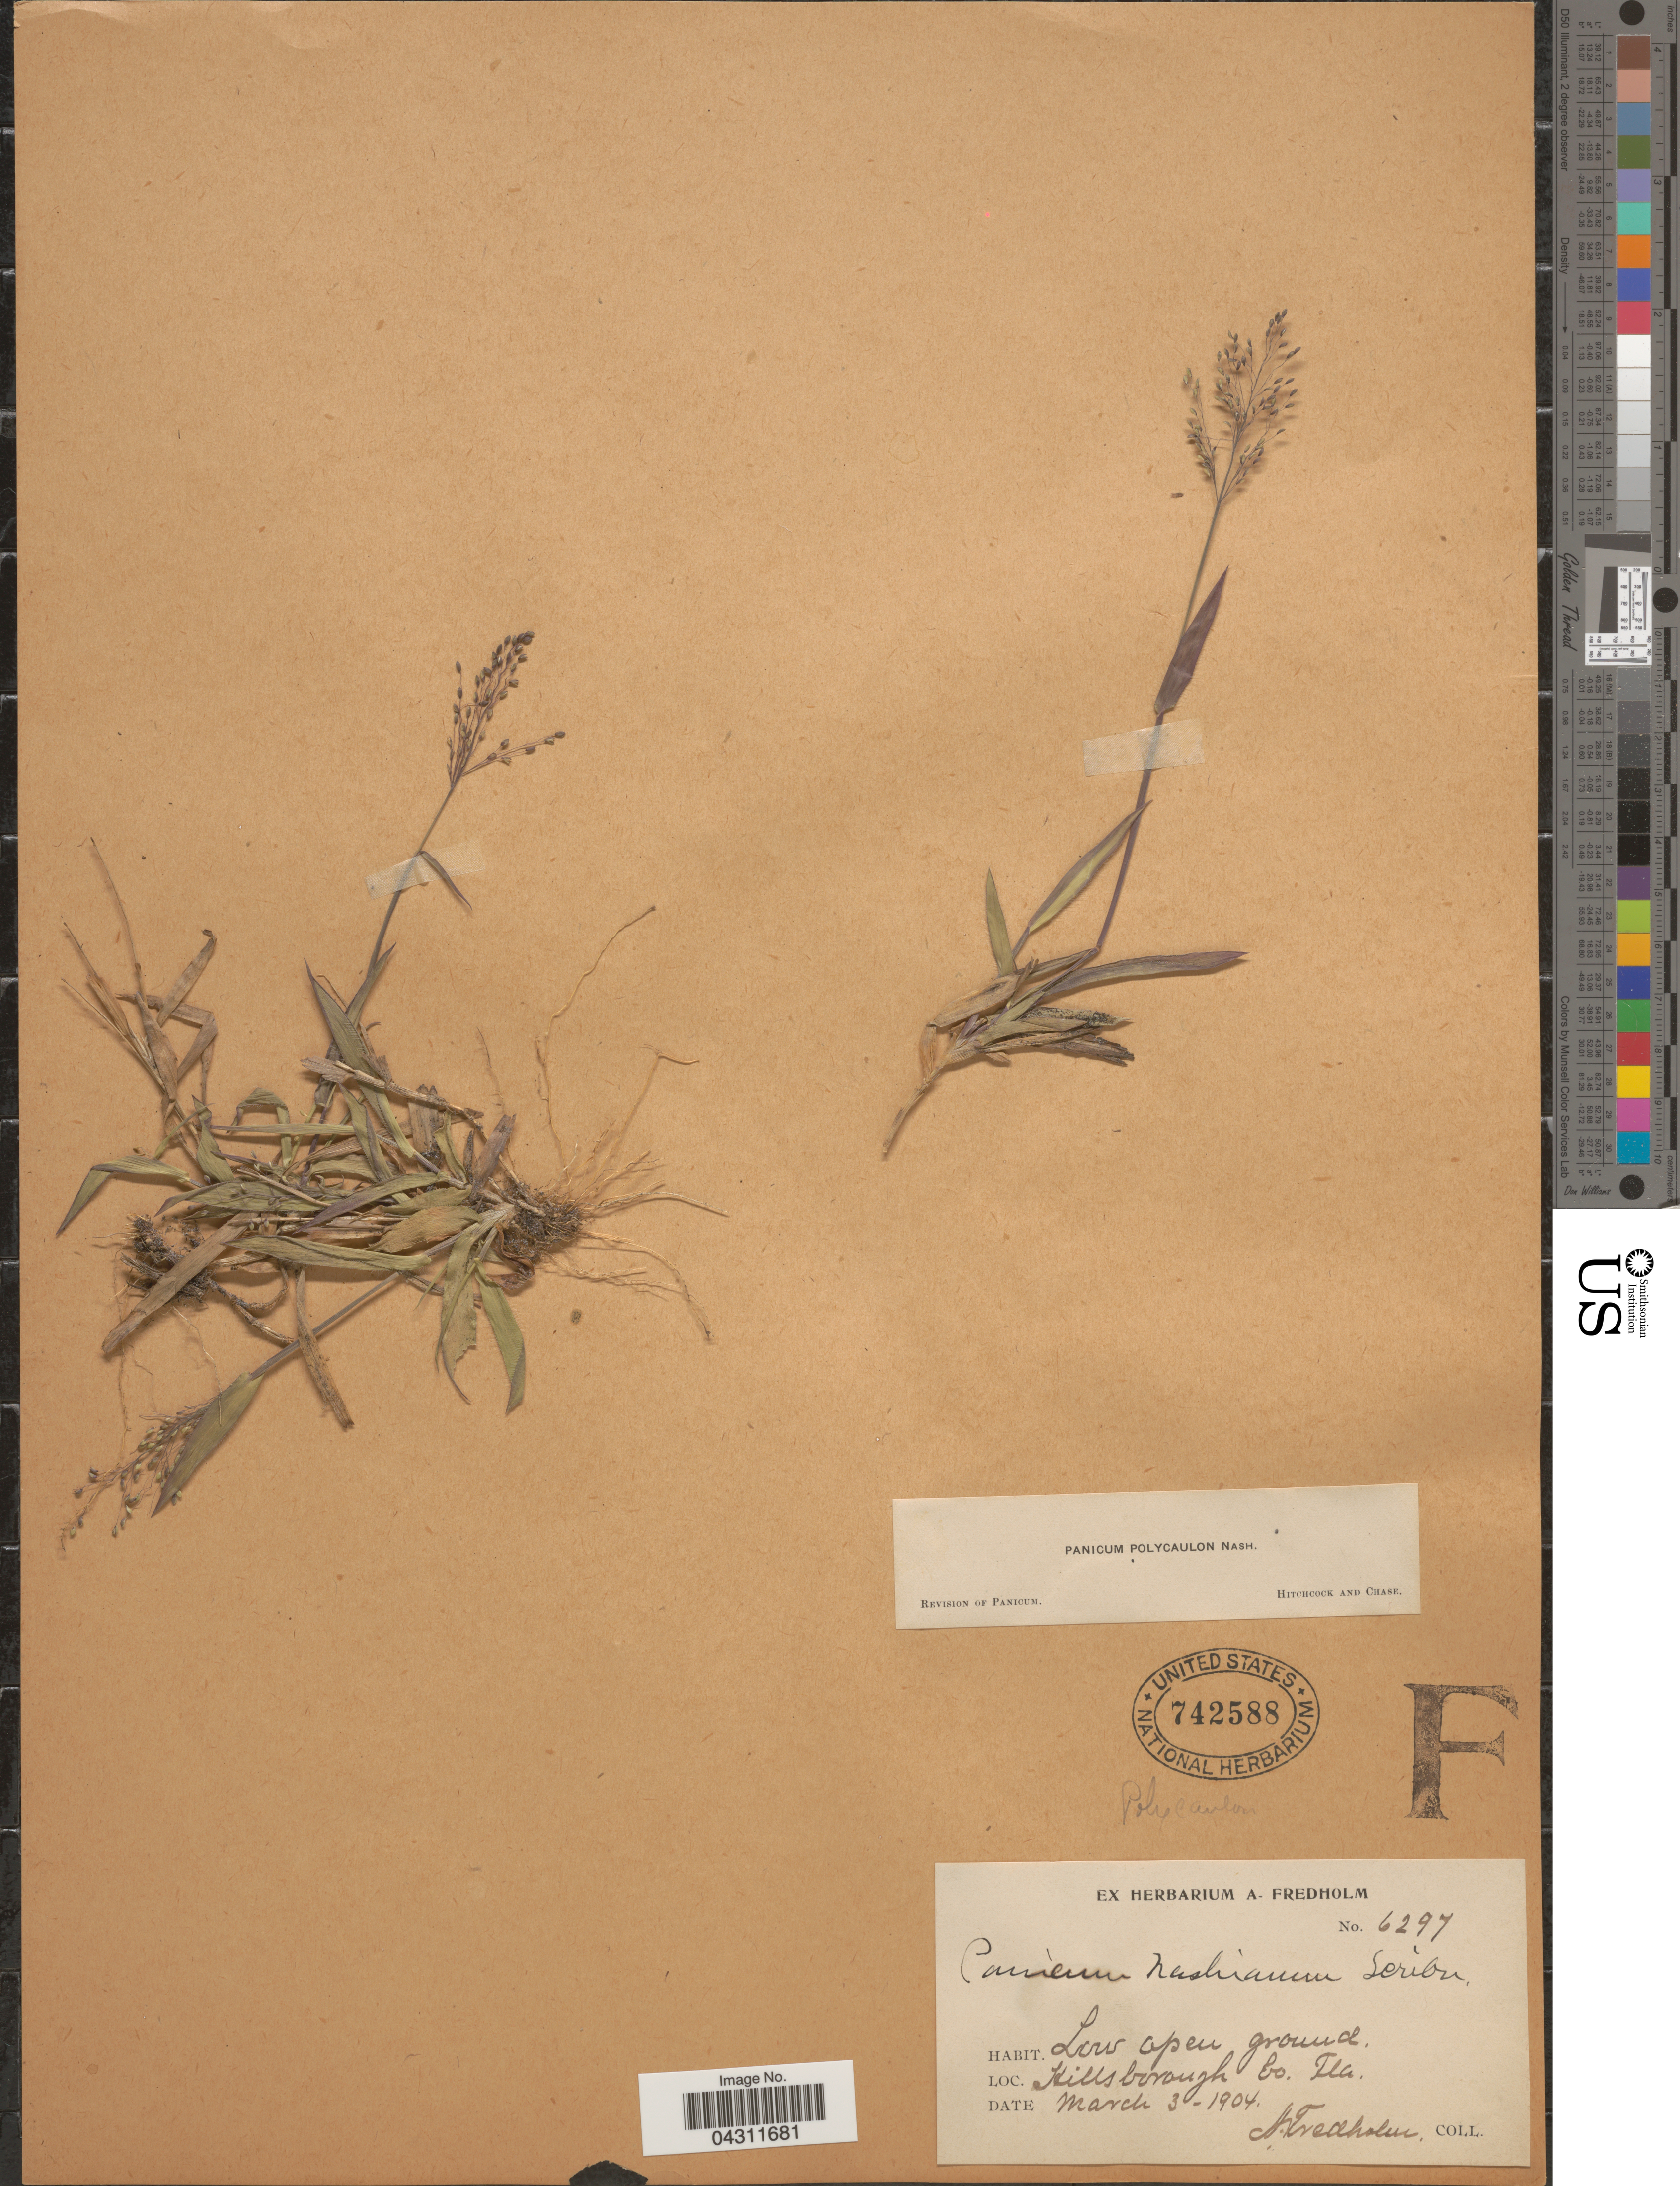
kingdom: Plantae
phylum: Tracheophyta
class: Liliopsida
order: Poales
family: Poaceae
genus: Dichanthelium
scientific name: Dichanthelium strigosum var. glabrescens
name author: (Griseb.) Freckmann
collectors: A. Fredholm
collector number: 6297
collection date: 1904-03-03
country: United States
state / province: Florida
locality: Hills borough Co.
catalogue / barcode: US 742588